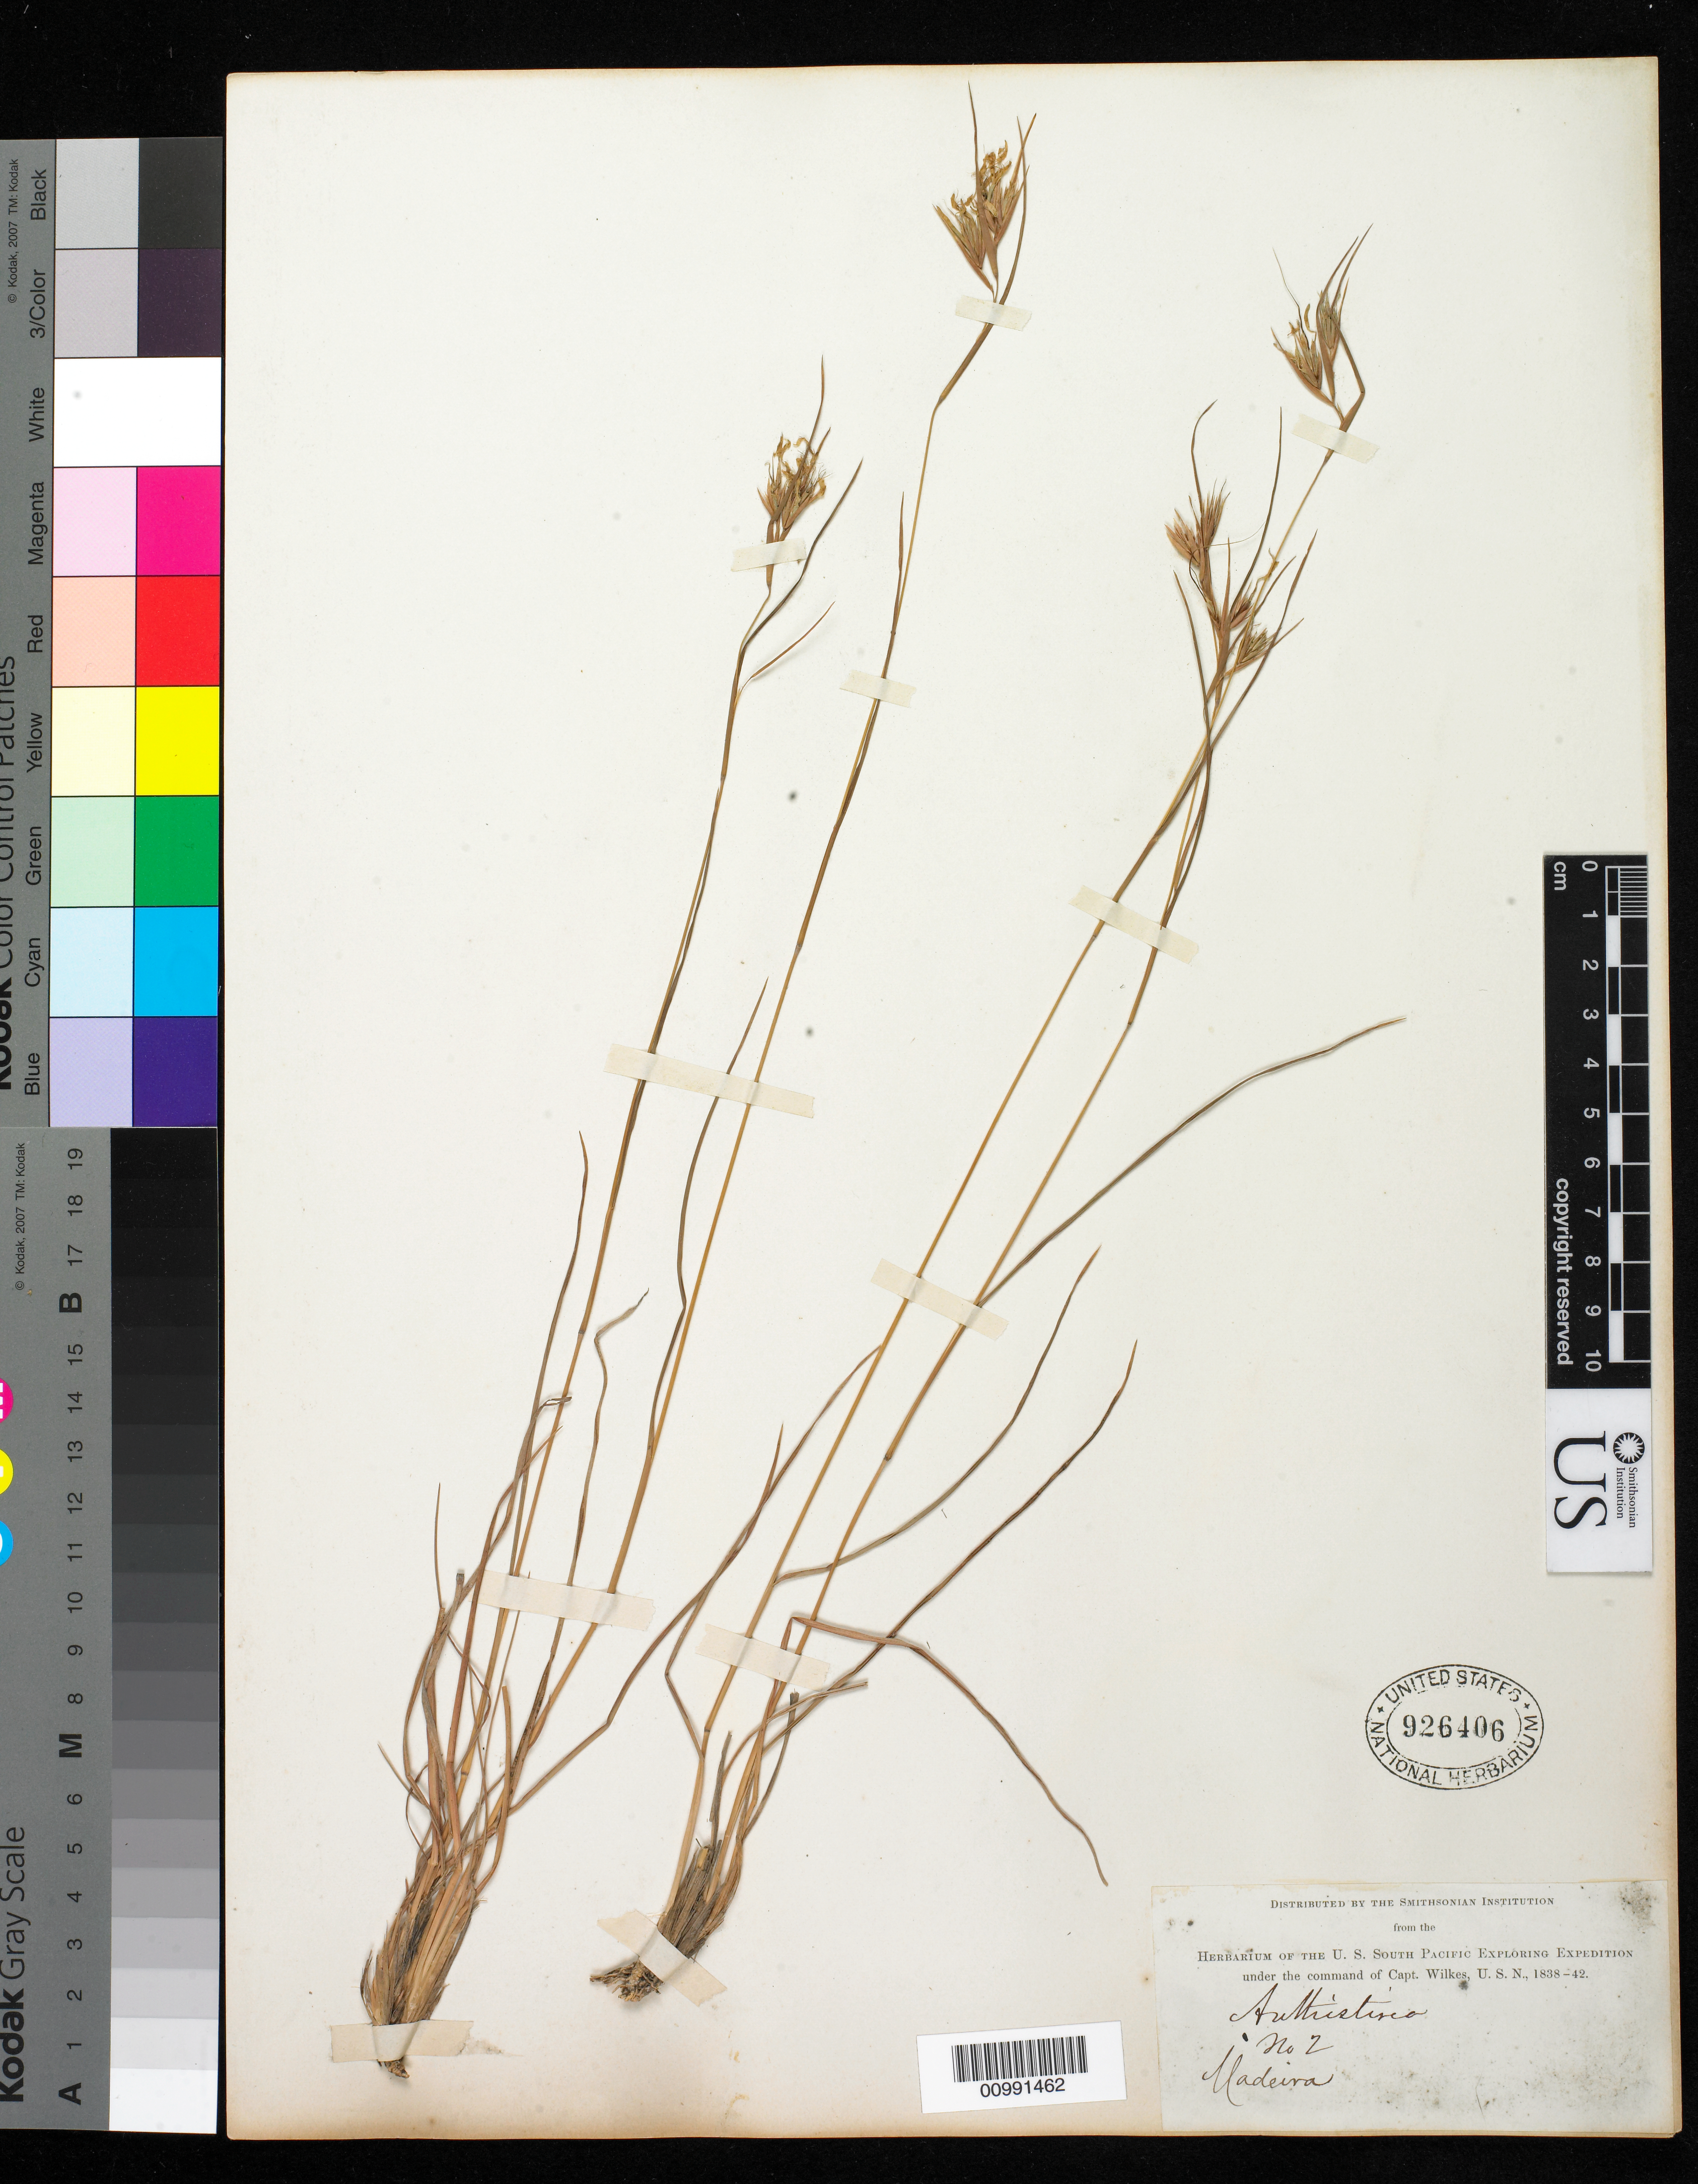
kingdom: Plantae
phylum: Tracheophyta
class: Liliopsida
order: Poales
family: Poaceae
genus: Themeda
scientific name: Themeda triandra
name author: Forssk.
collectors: Wilkes Explor. Exped.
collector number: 2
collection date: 1838/1842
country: Portugal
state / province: Madeira (Aut. Reg.)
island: Madeira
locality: Funchal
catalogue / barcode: US 926406